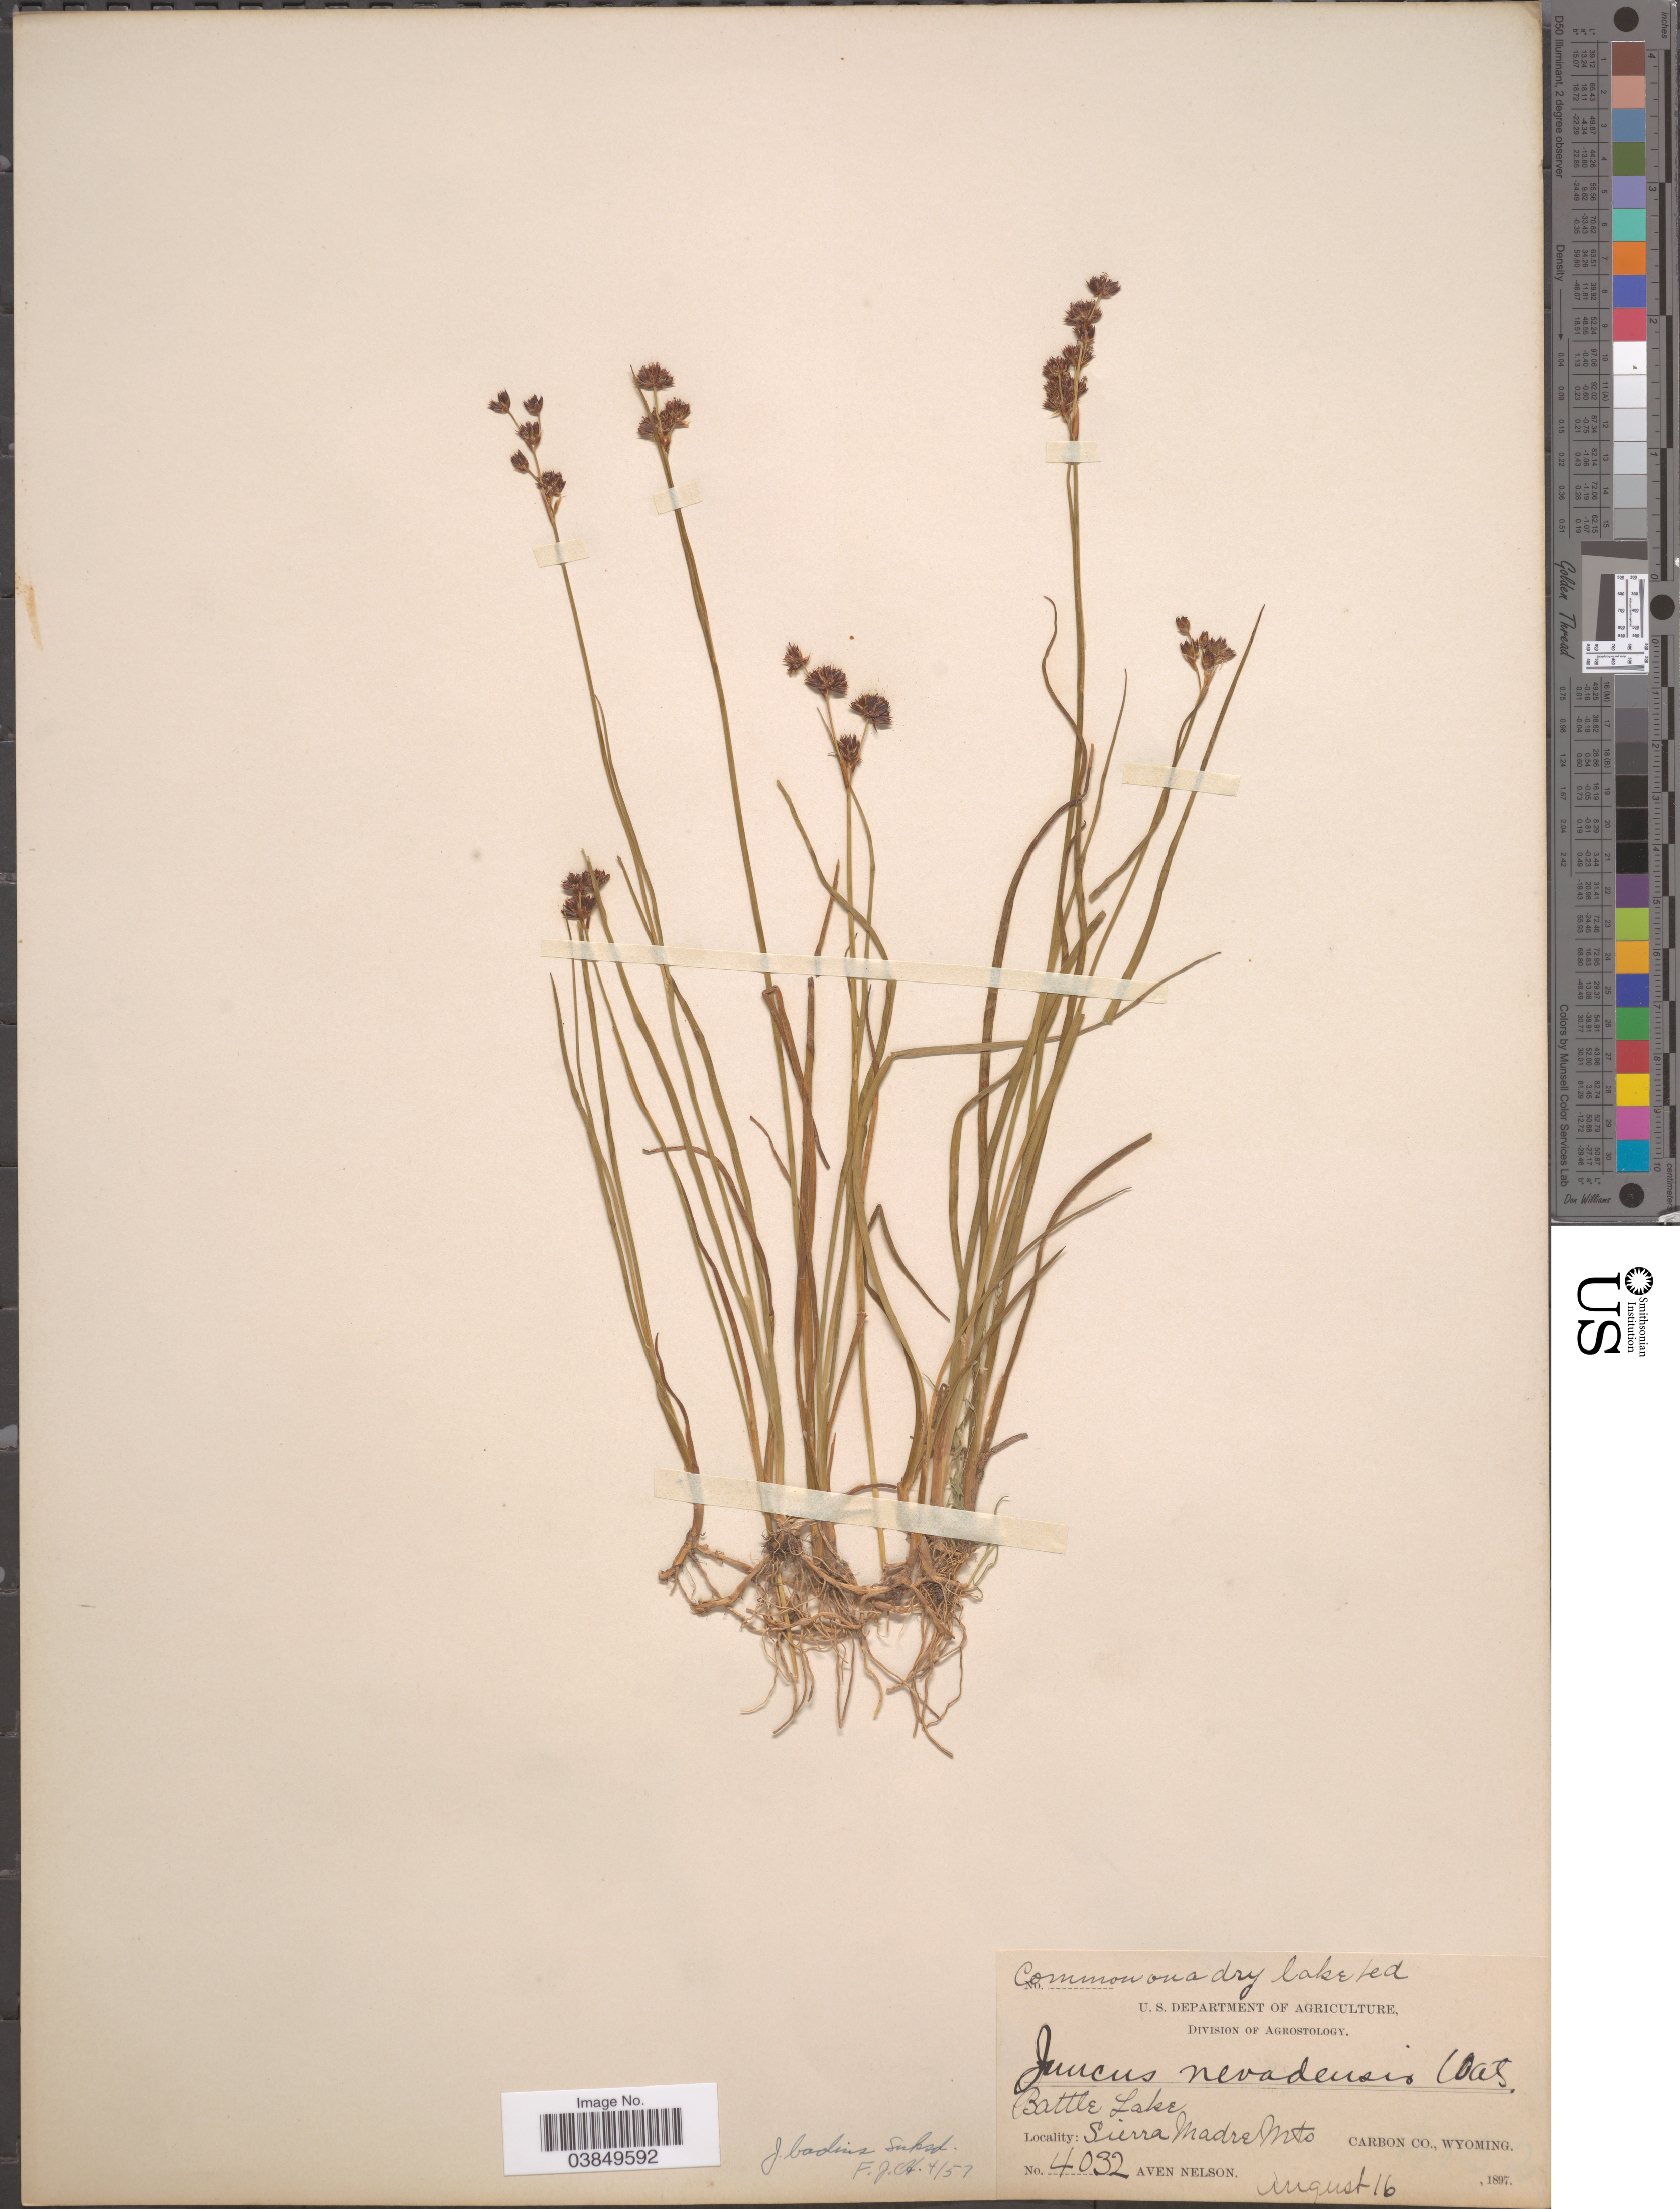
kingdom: Plantae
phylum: Tracheophyta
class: Liliopsida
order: Poales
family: Juncaceae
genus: Juncus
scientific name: Juncus badius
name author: Suksd.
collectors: A. Nelson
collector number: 4032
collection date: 1897-08-16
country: United States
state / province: Wyoming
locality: Battle Lake, Sierra Madre Mts, Carbon Co.